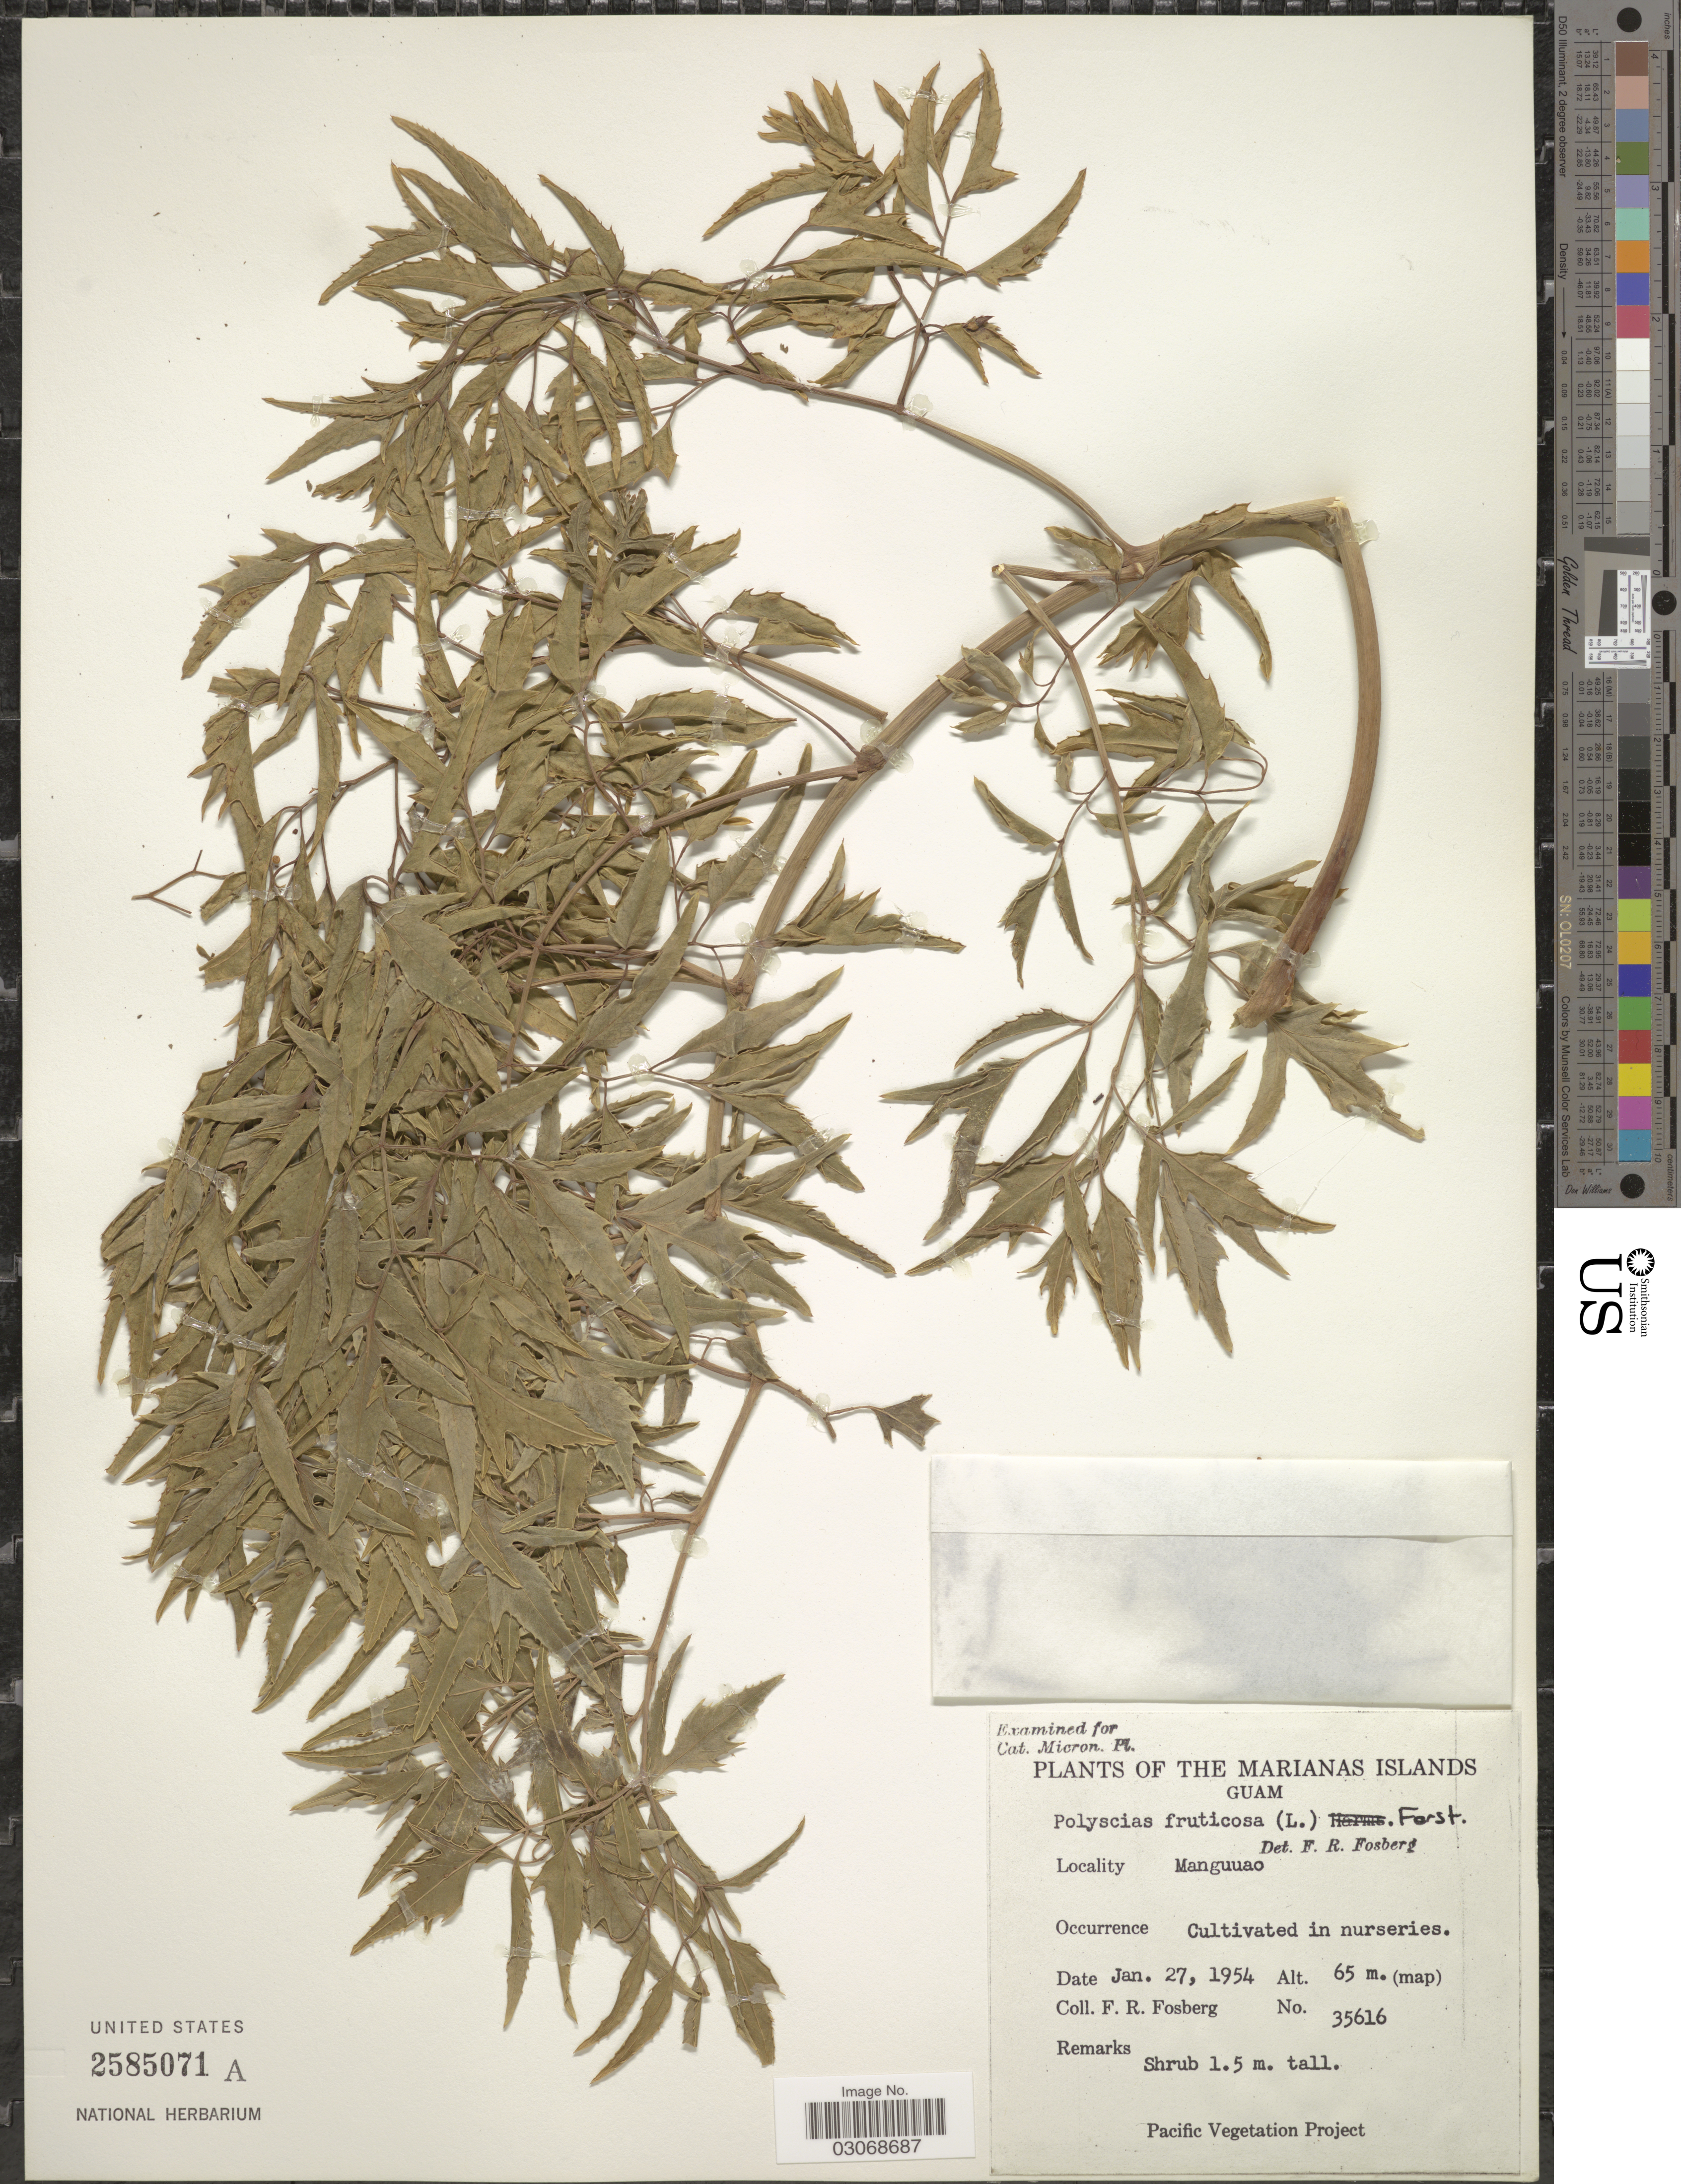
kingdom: Plantae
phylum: Tracheophyta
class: Magnoliopsida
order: Apiales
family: Araliaceae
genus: Polyscias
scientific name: Polyscias fruticosa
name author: (L.) Harms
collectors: F. R. Fosberg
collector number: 35616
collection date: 1954-01-27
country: Guam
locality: The Marianas Islands, Manguuao, Cultivated in nurseries.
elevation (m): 65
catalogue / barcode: US 2585071A